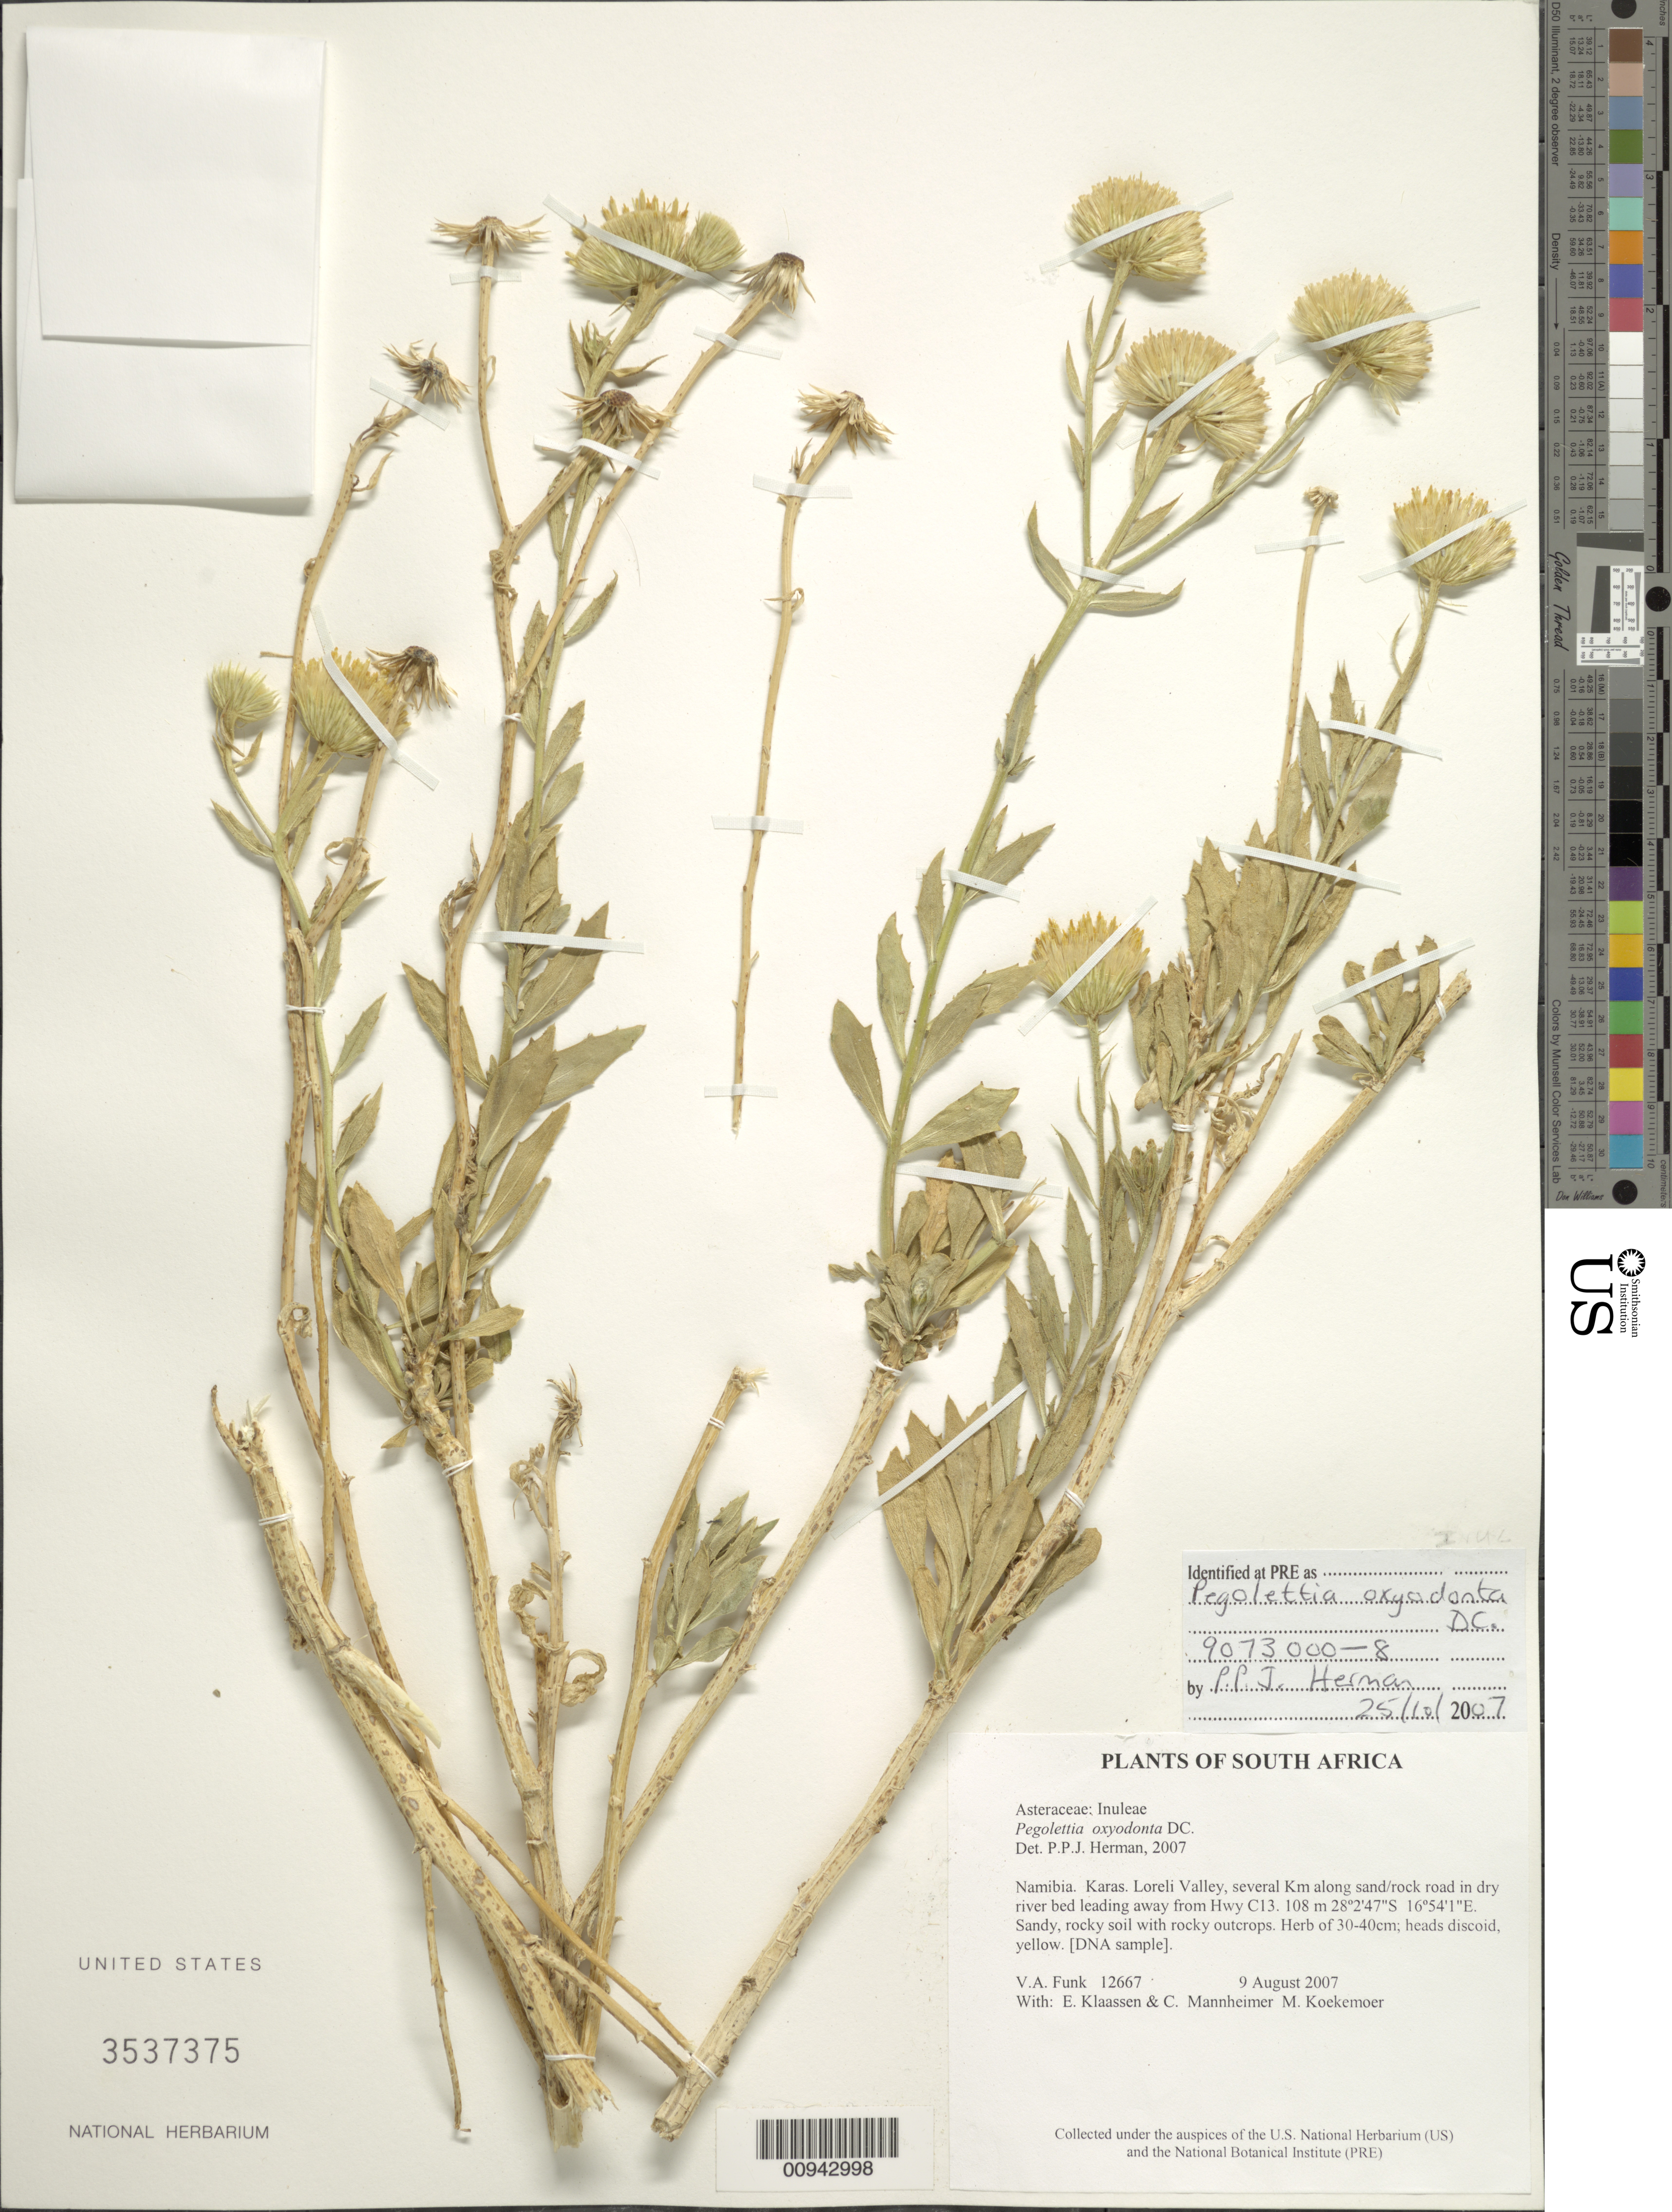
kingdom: Plantae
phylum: Tracheophyta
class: Magnoliopsida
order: Asterales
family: Asteraceae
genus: Pegolettia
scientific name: Pegolettia oxyodonta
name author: DC.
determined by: Herman, P. P. J.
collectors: V. Funk, M. Koekemoer, E. S. Klaassen & C. A. Mannheimer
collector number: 12667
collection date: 2007-08-09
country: Namibia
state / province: Karas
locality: Loreli Valley, several Km along sand/rock road in dry river bed leading away from Hwy C13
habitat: Sandy, rocky soil with rocky outcrops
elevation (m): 108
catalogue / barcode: US 3537375